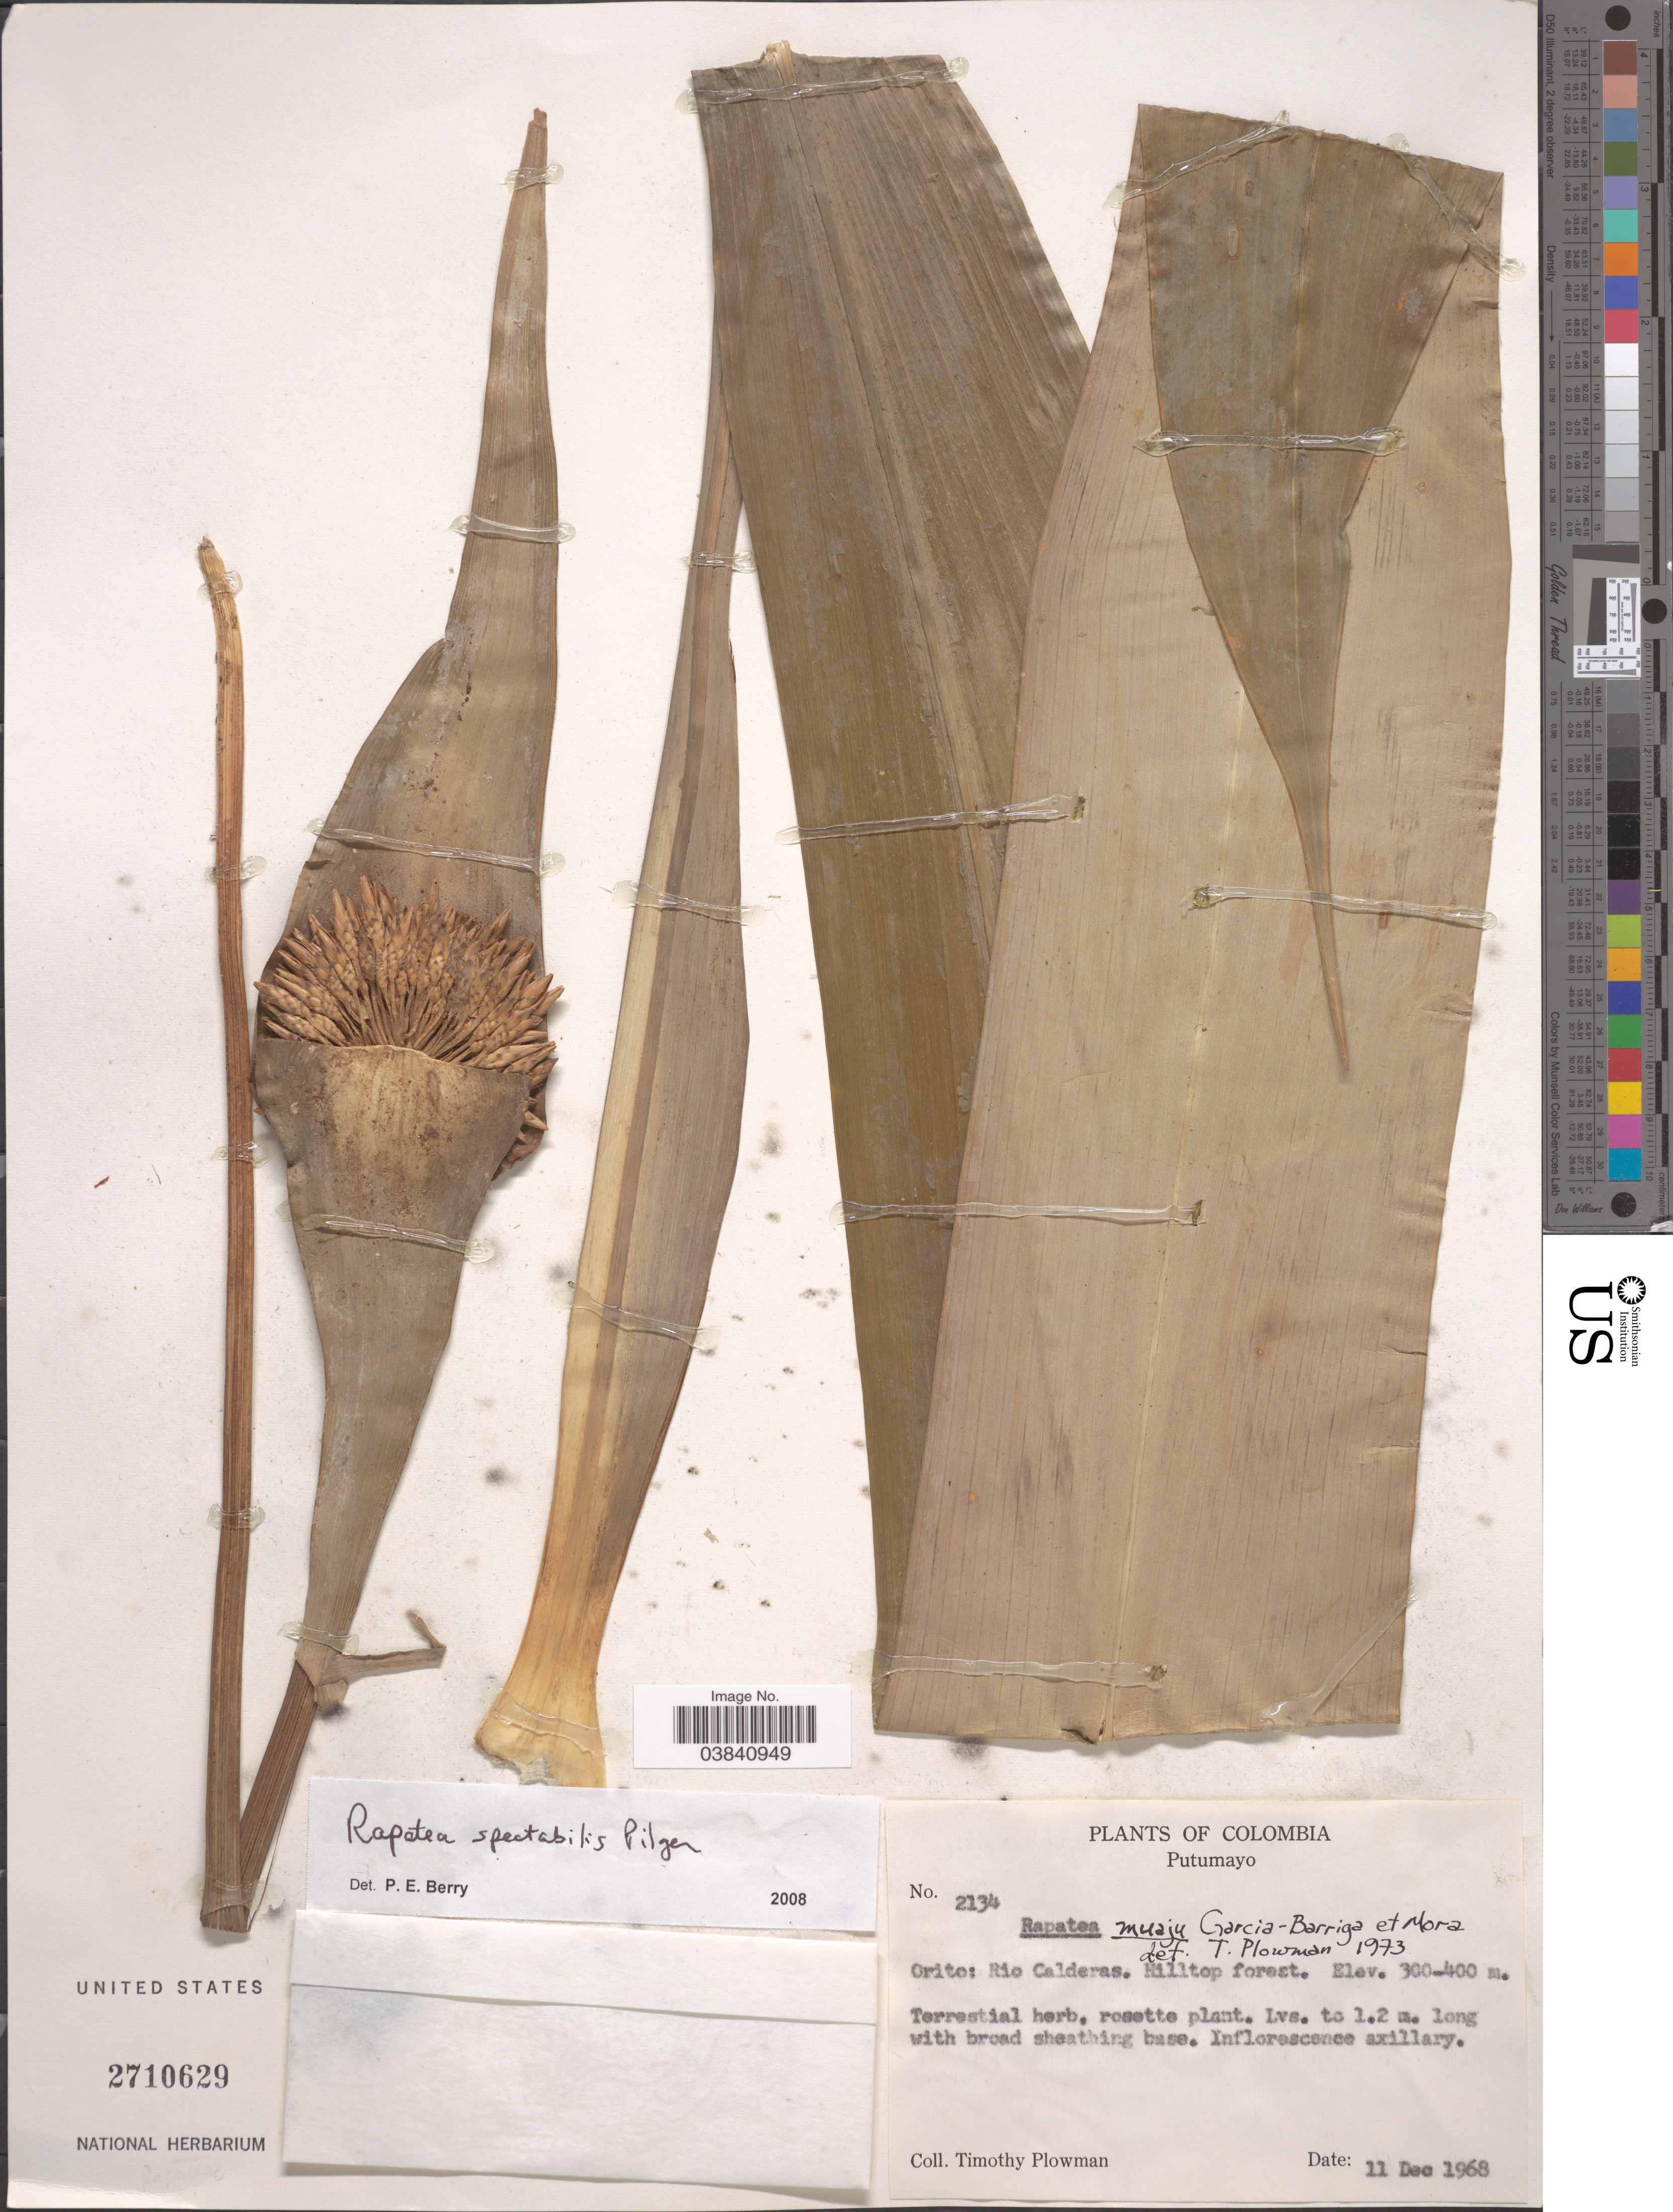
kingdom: Plantae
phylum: Tracheophyta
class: Liliopsida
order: Poales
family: Rapateaceae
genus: Rapatea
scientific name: Rapatea spectabilis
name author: Pilg.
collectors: T. Plowman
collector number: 2134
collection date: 1968-12-11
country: Colombia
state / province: Putumayo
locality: Orito: Rio Calderas. Hilltop forest.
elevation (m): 300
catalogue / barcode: US 2710629